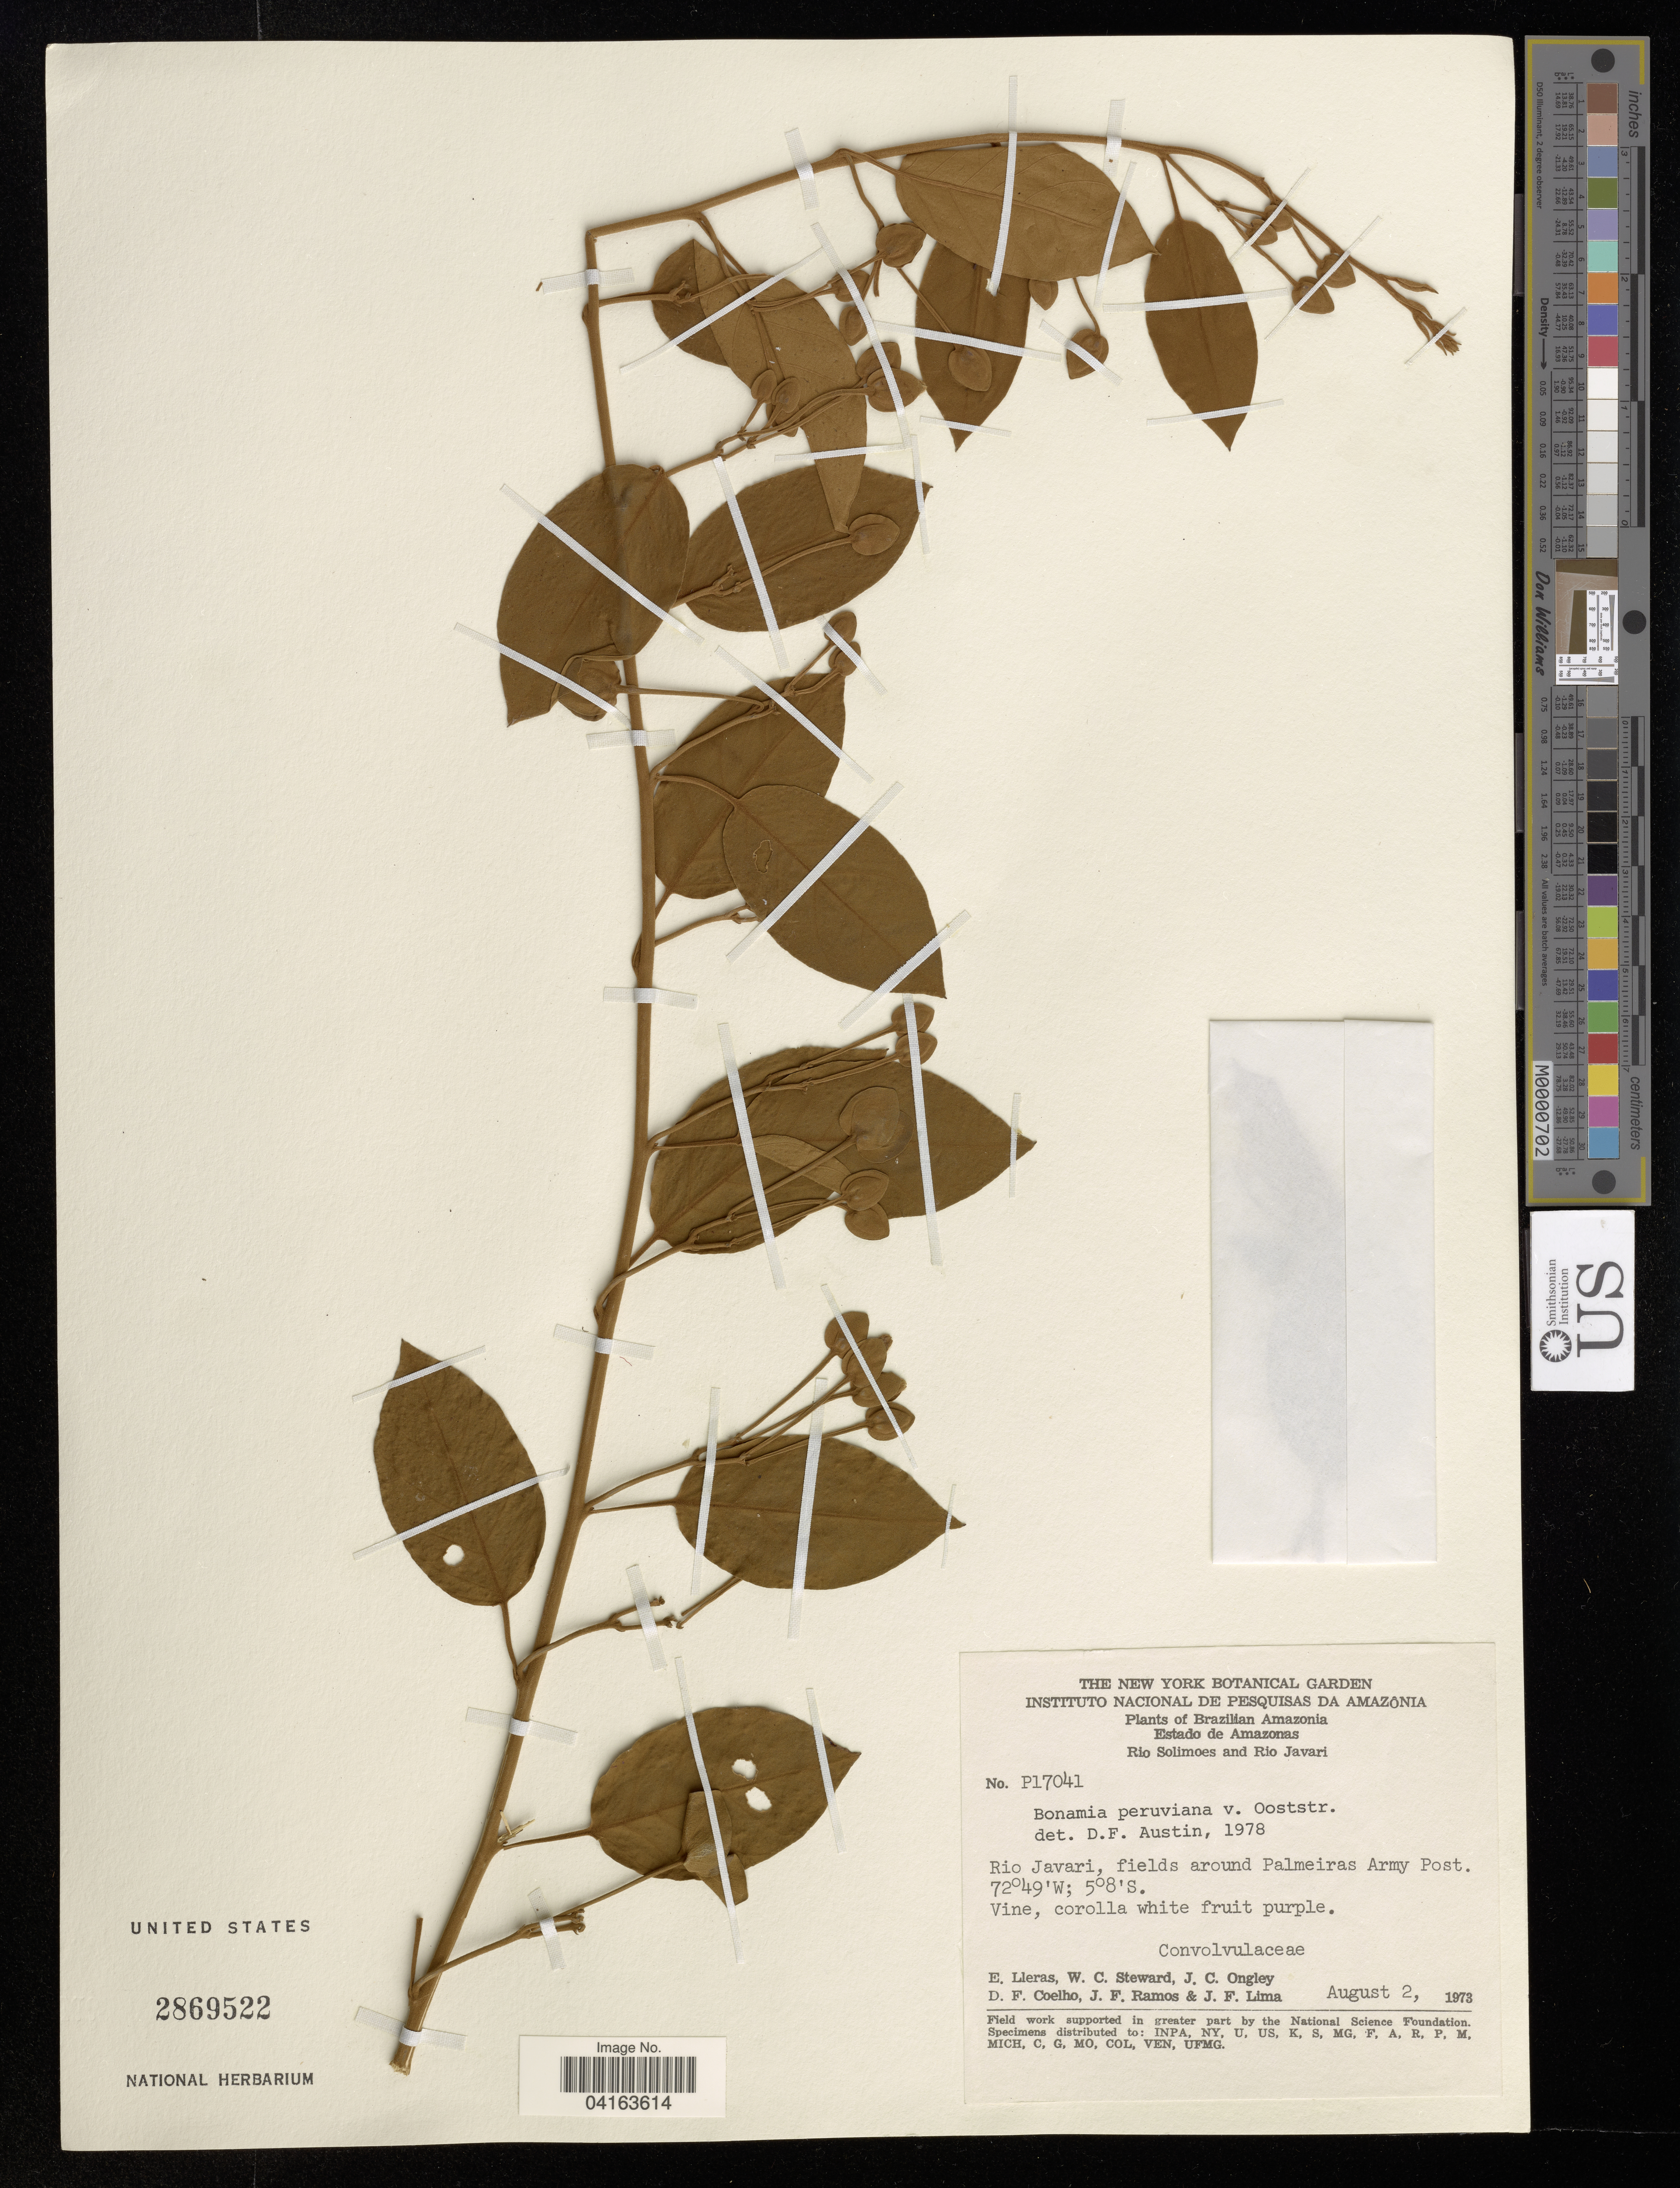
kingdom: Plantae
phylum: Tracheophyta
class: Magnoliopsida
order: Solanales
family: Convolvulaceae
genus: Bonamia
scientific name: Bonamia peruviana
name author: Ooststr.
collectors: E. Lleras, W. C. Steward, J. C. Ongley, D. F. Coêlho & et al.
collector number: P17041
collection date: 1973-08-02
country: Brazil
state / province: Amazonas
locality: Rio Solimoes and Rio Javari. Fields around Palmeiras Army Post.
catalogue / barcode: US 2869522